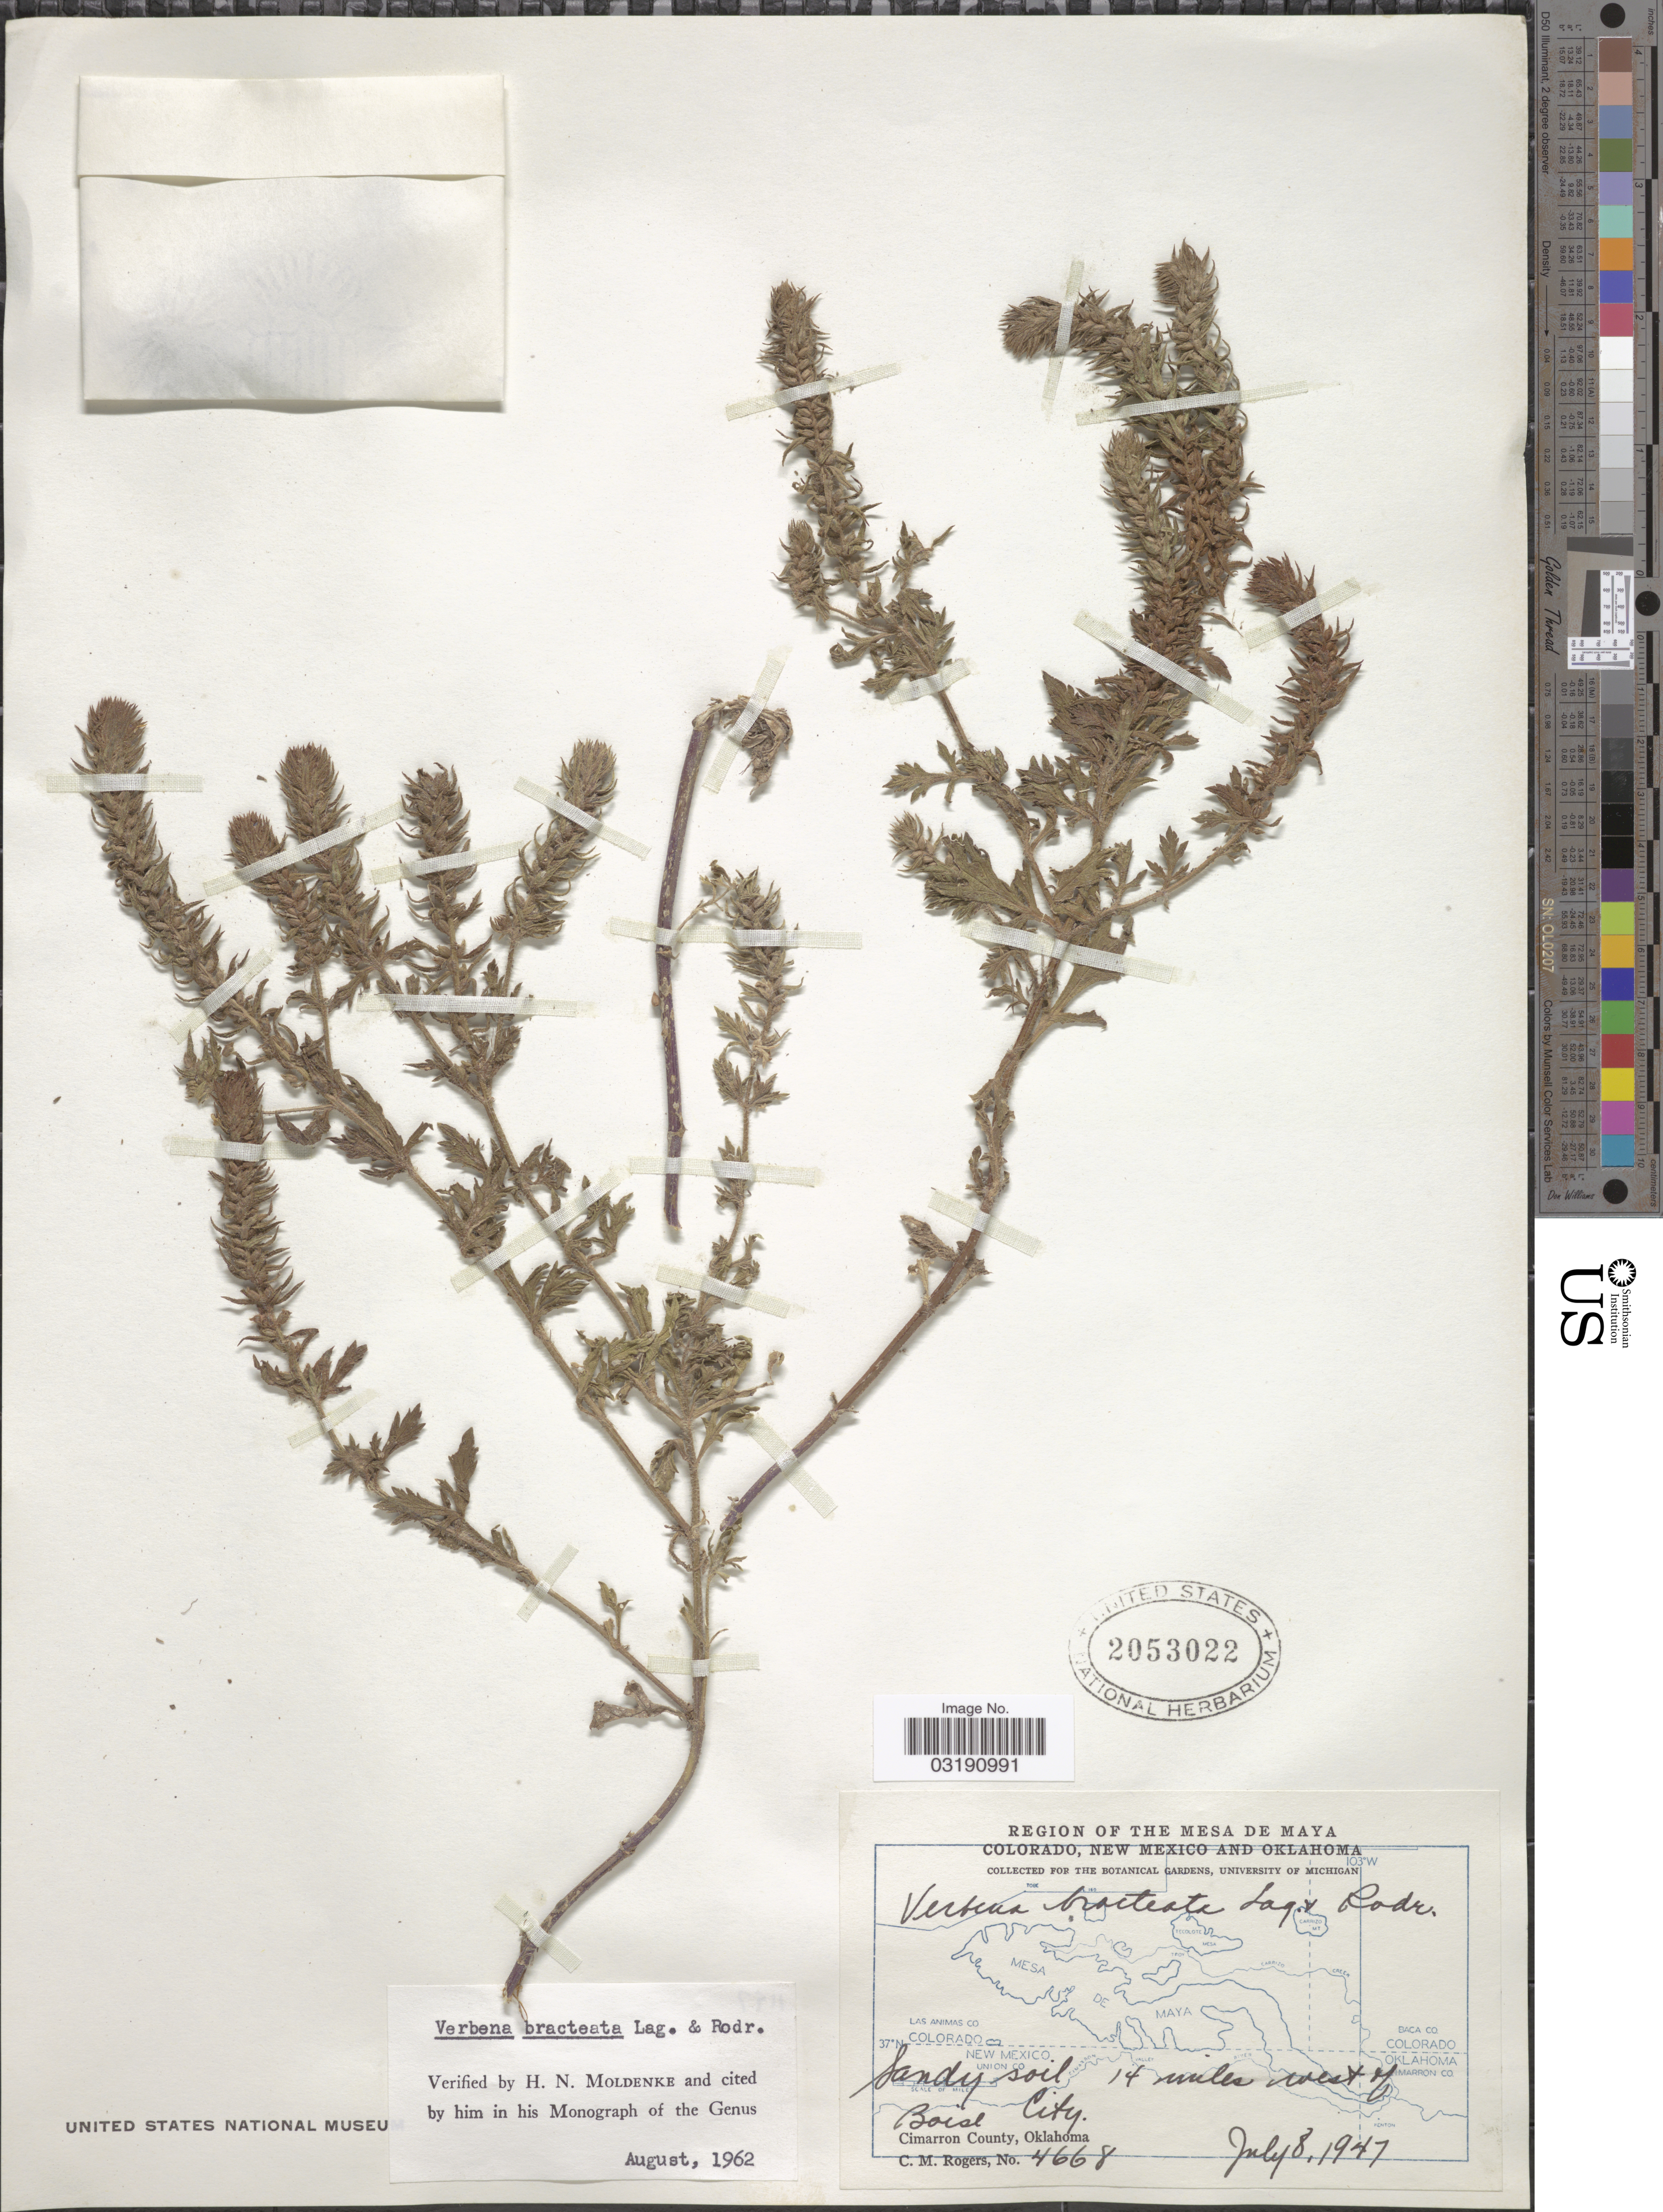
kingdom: Plantae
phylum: Tracheophyta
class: Magnoliopsida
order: Lamiales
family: Verbenaceae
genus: Verbena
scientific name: Verbena bracteata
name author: Cav. ex Lag. & Rodr.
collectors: C. M. Rogers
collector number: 4668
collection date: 1947-07-08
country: United States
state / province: Oklahoma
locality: The Mesa de Maya. 14 miles west of Boise City. Cimarron County.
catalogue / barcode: US 2053022